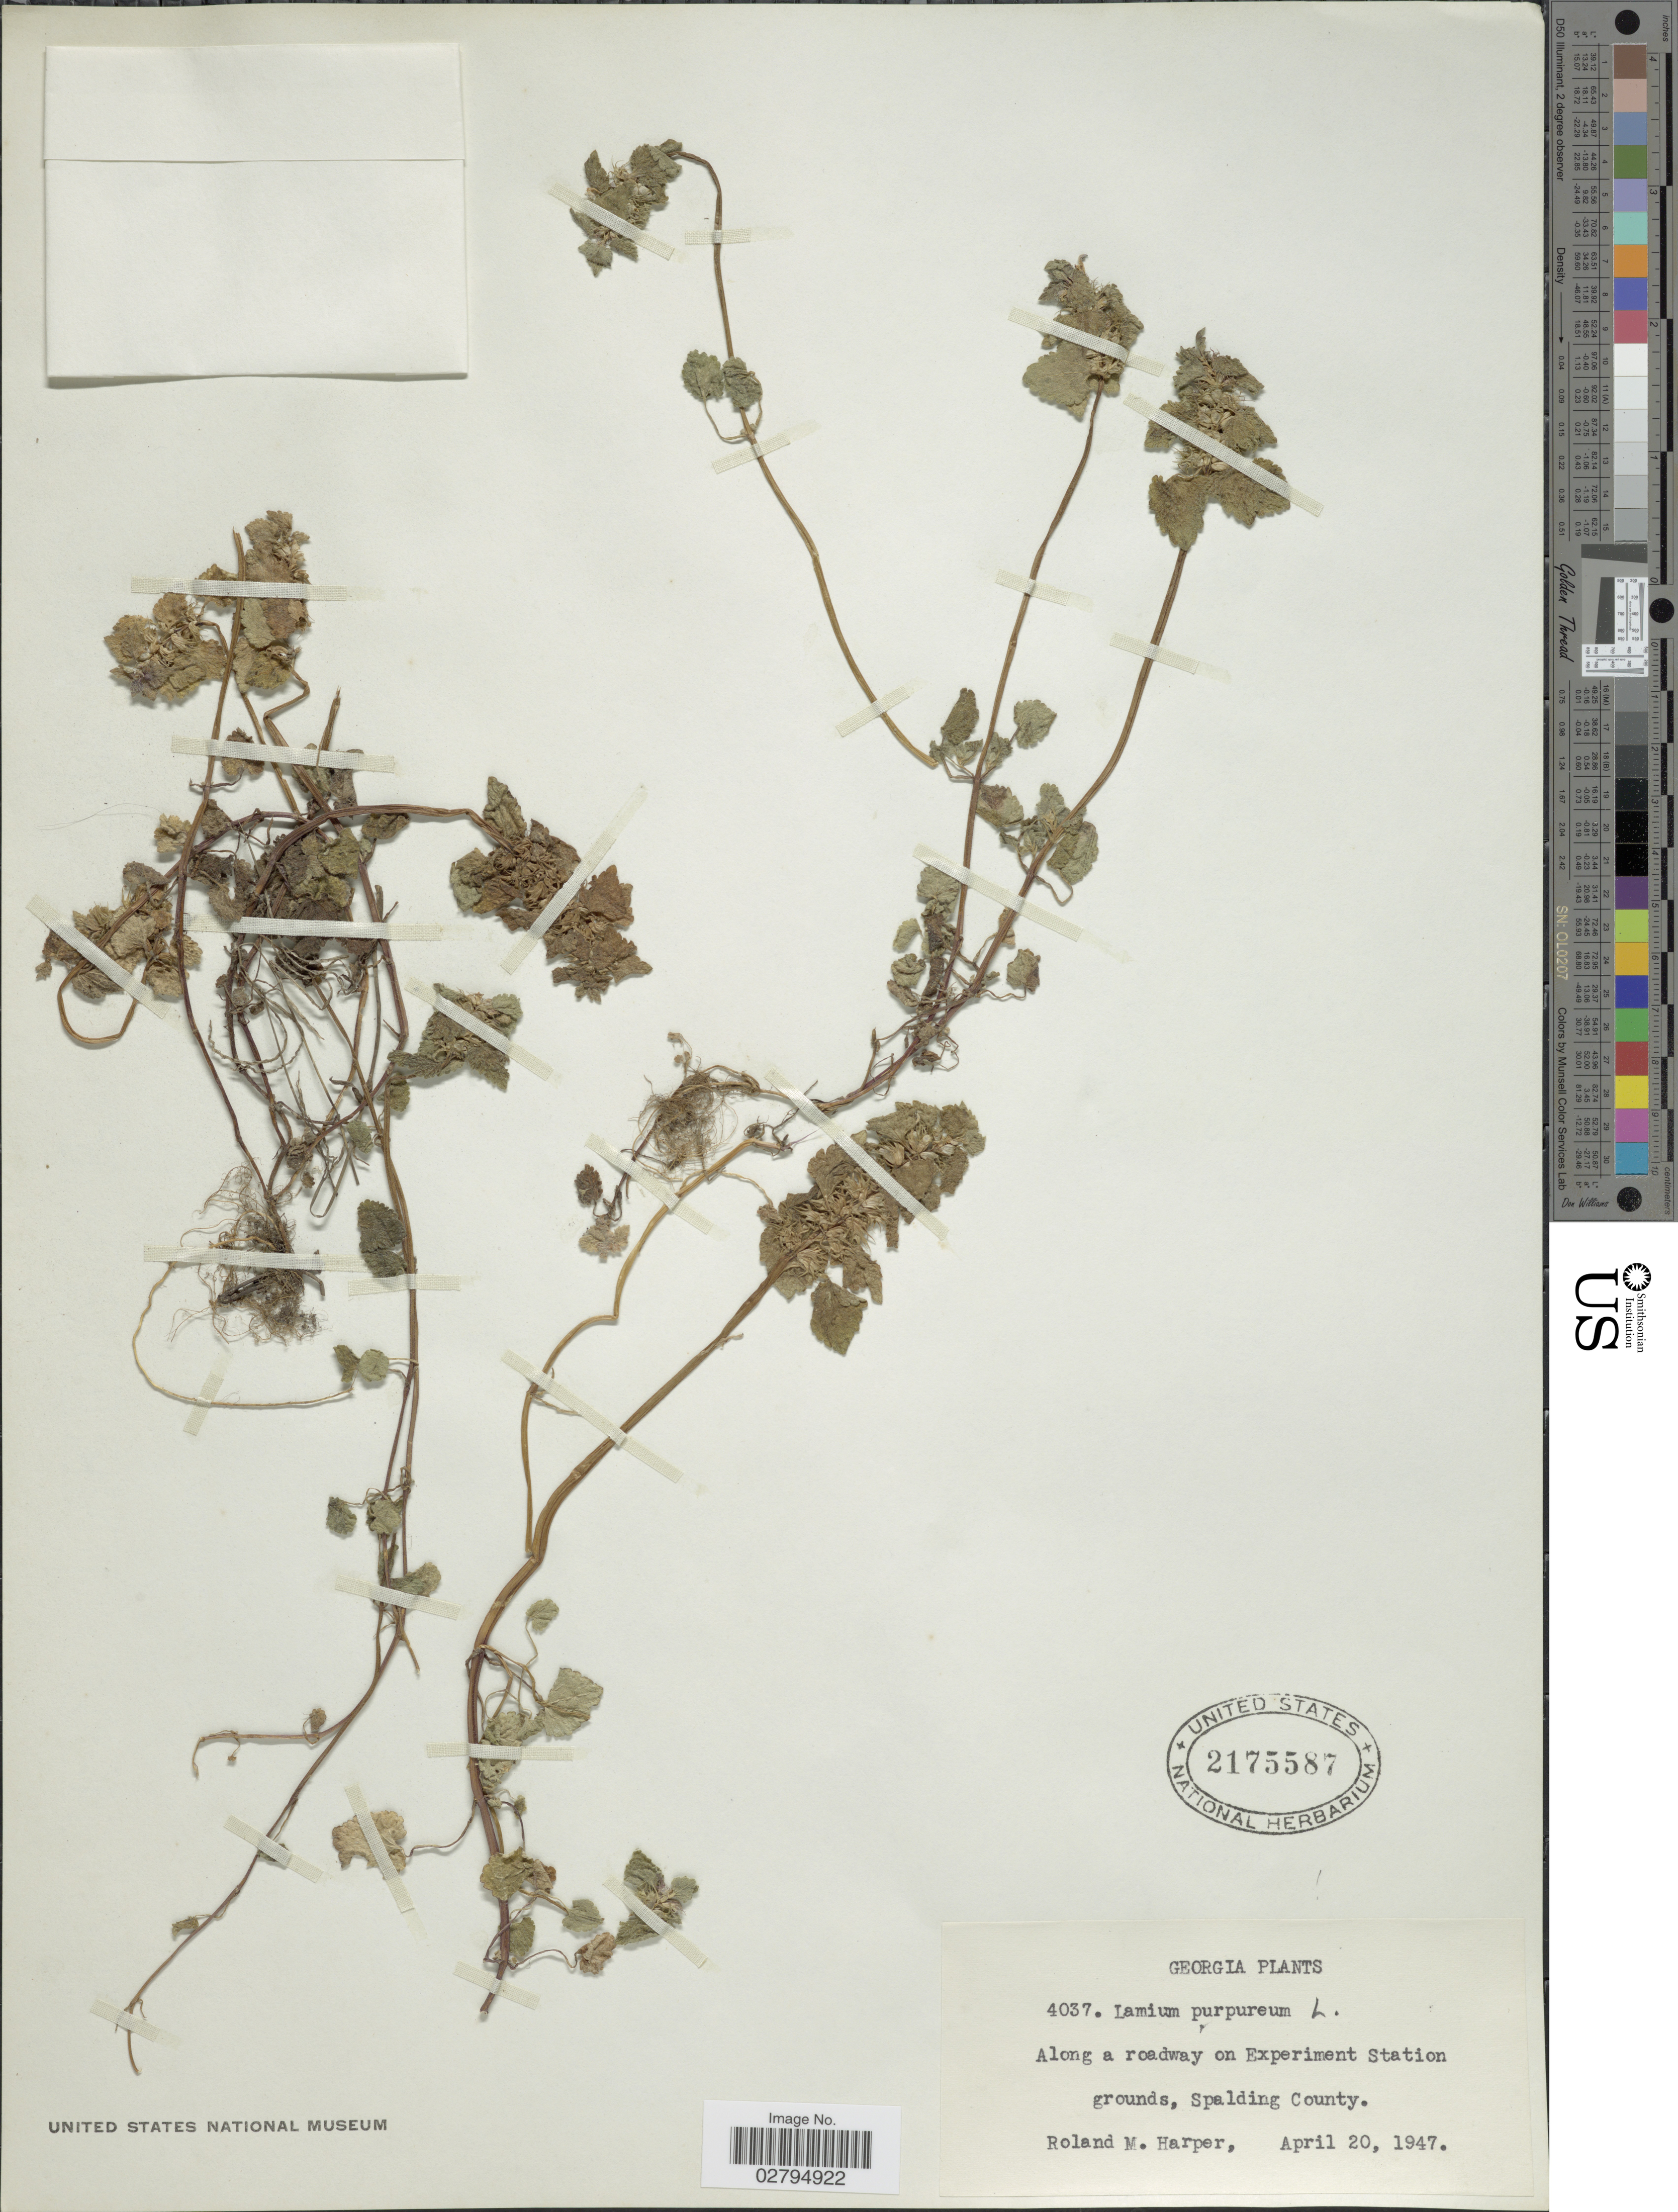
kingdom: Plantae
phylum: Tracheophyta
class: Magnoliopsida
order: Lamiales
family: Lamiaceae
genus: Lamium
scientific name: Lamium purpureum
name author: L.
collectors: R. M. Harper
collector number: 4037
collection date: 1947-04-20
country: United States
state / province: Georgia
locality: Along a roadway on Experiment Station grounds, Spalding County.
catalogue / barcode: US 2175587